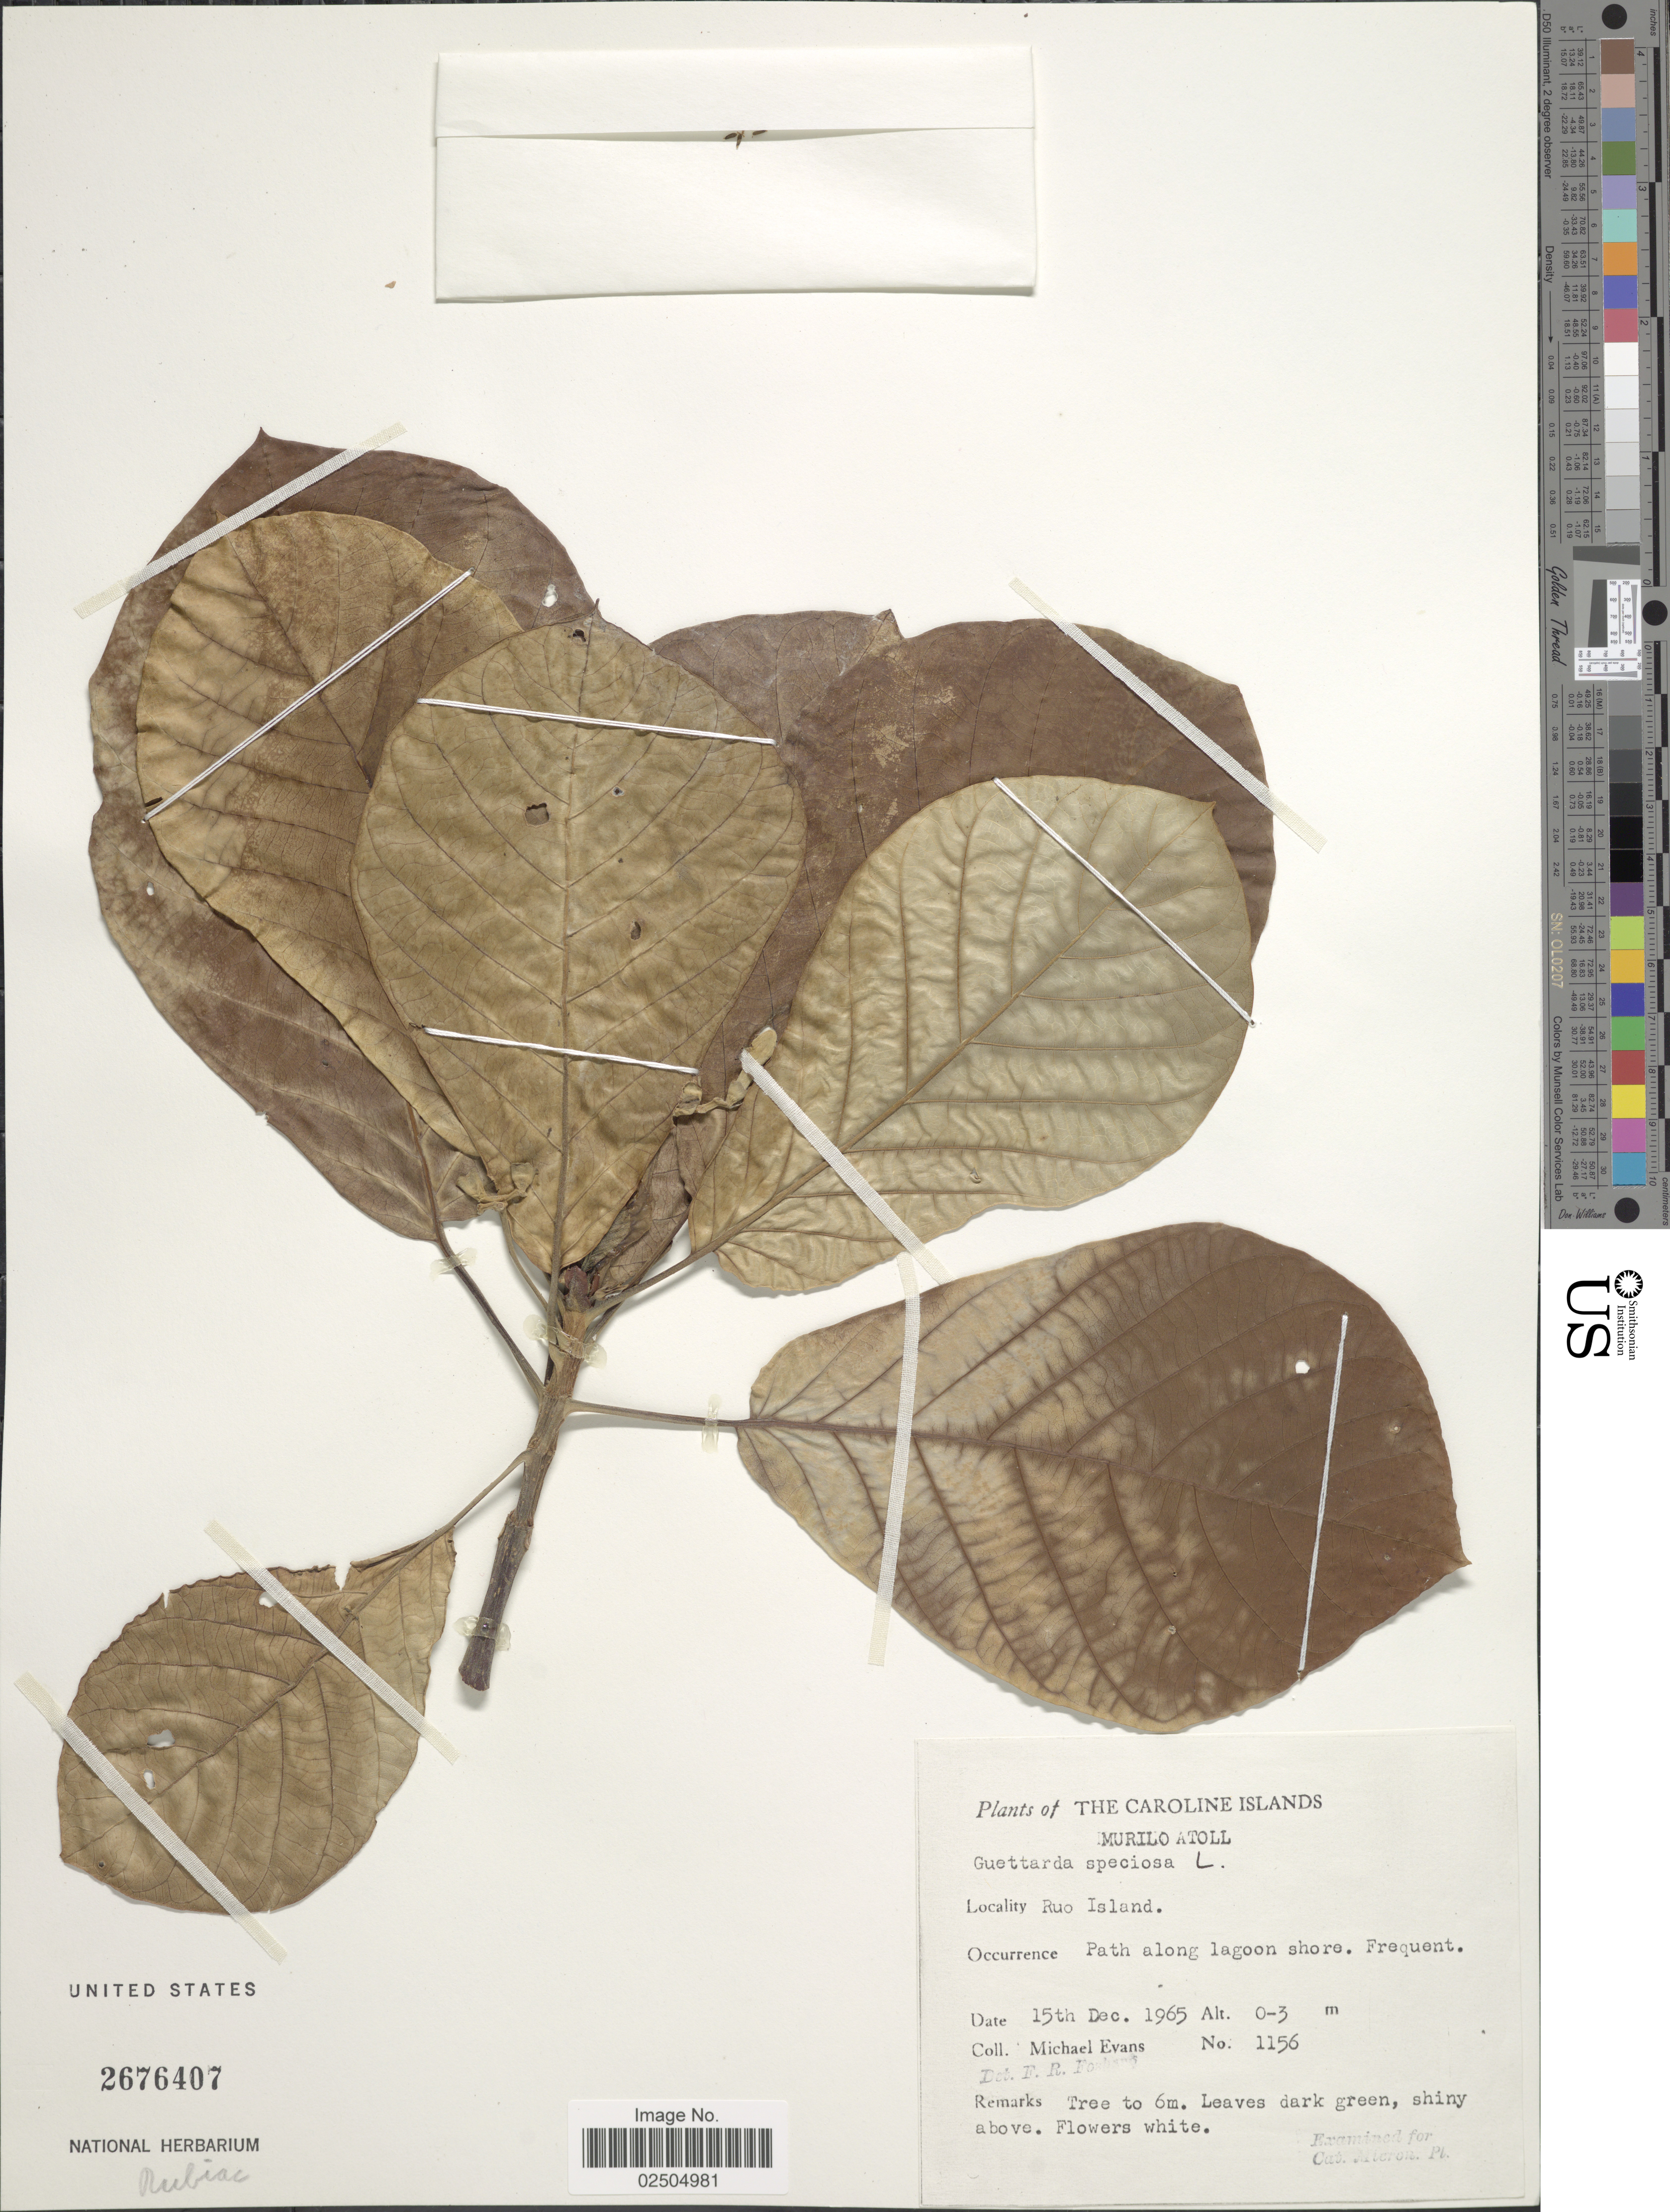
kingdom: Plantae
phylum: Tracheophyta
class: Magnoliopsida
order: Gentianales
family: Rubiaceae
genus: Guettarda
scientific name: Guettarda speciosa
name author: L.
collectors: M. Evans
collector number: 1156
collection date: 1965-12-15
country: Micronesia, Federated States of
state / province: Truk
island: Murilo Atoll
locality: Murilo Atoll, Ruo Island, Path along lagoon shore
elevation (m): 0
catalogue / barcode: US 2676407